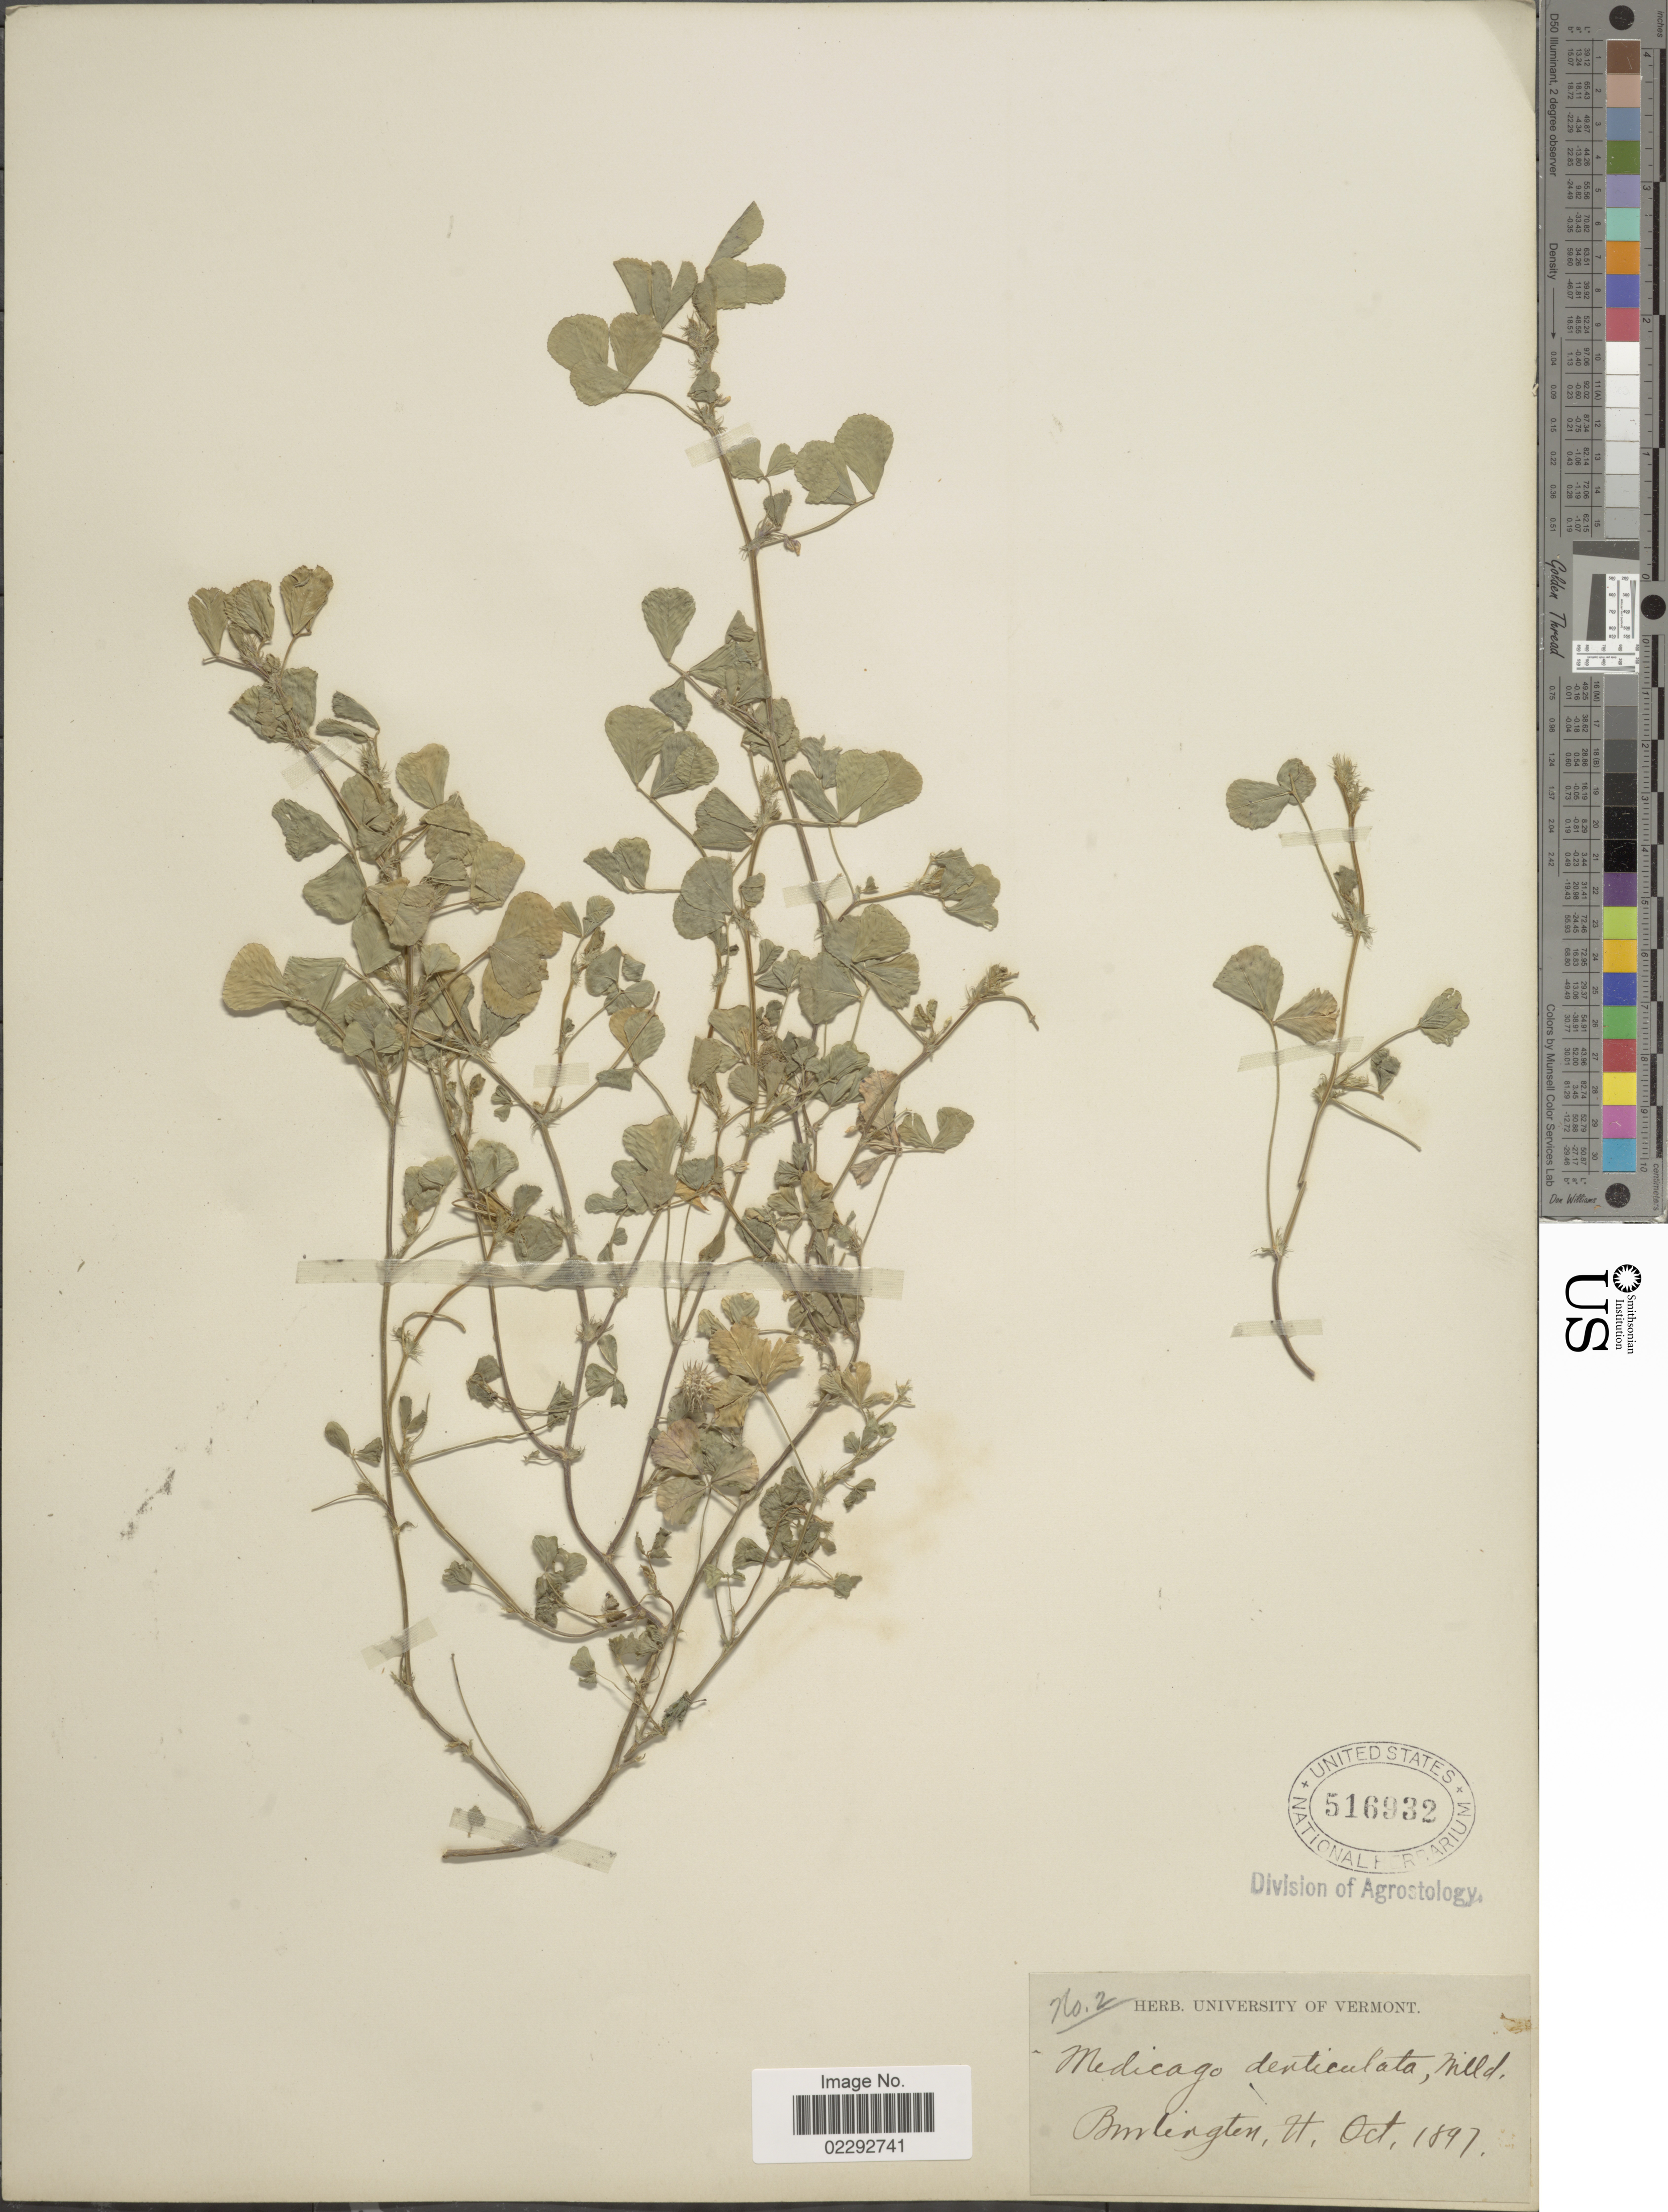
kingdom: Plantae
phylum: Tracheophyta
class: Magnoliopsida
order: Fabales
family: Fabaceae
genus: Medicago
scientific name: Medicago hispida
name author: Gaertn.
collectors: University of Vermont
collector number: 2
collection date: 1897-10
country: United States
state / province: Vermont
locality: Burlington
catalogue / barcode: US 516932